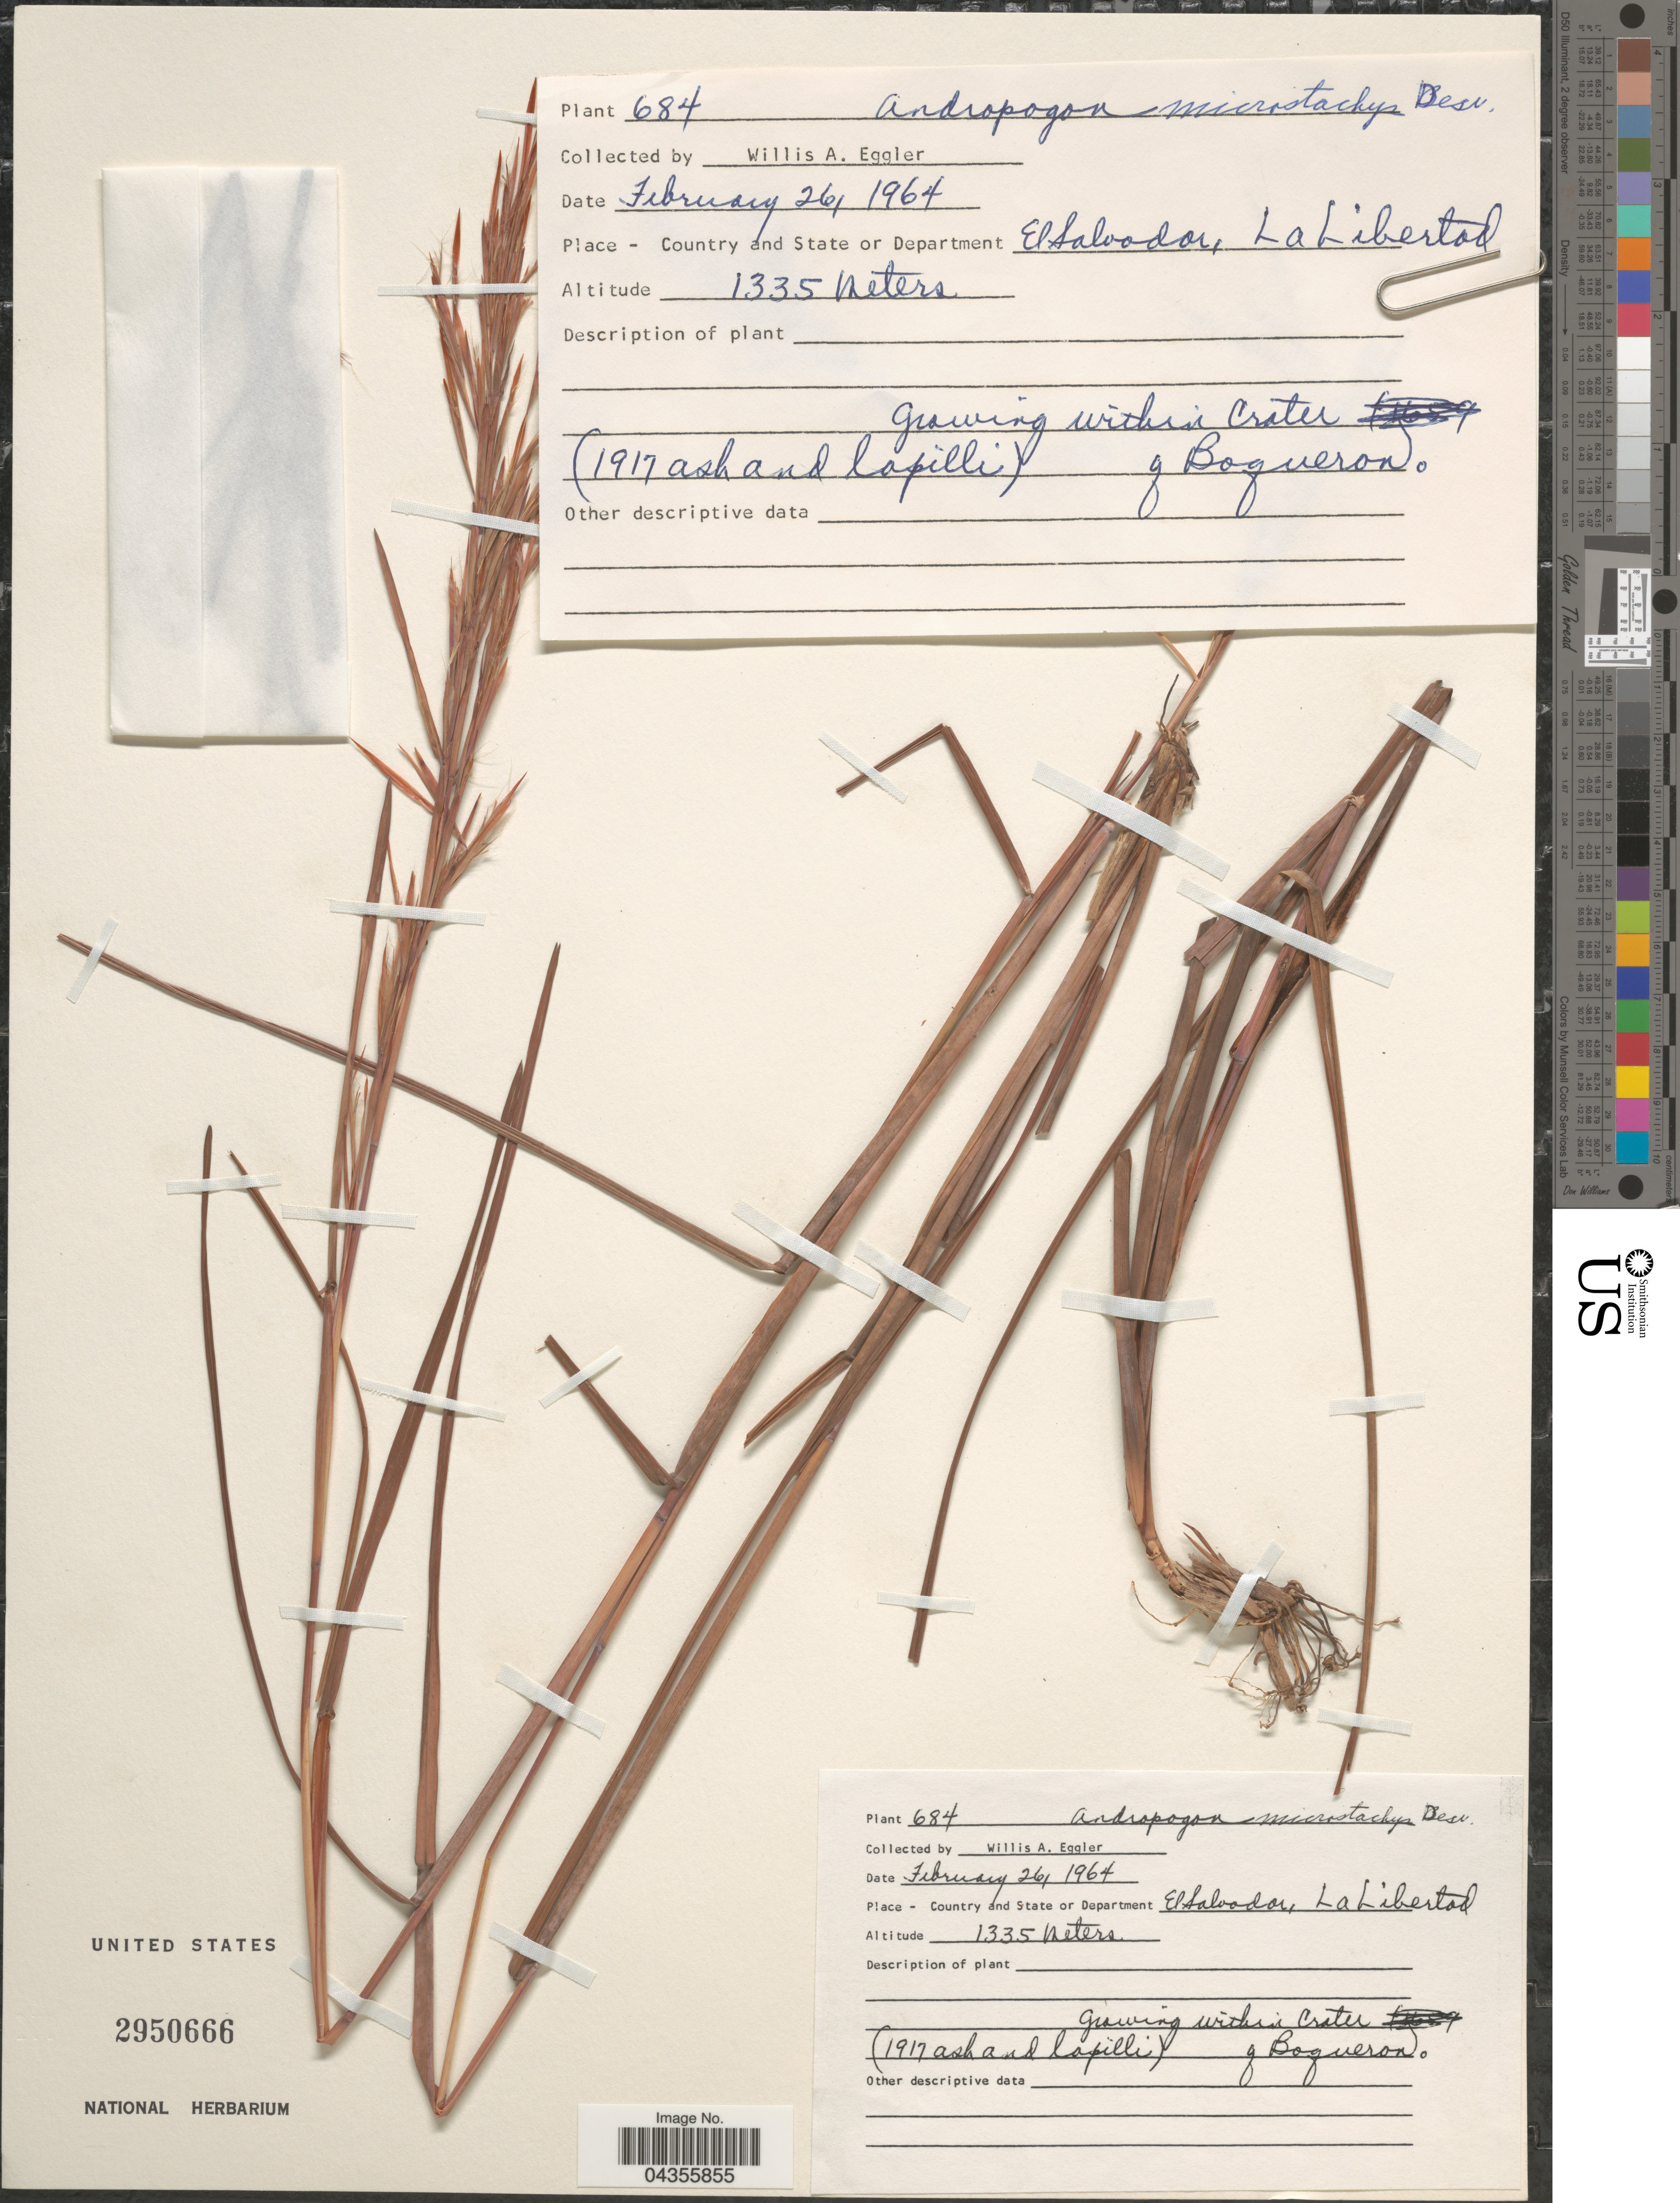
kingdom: Plantae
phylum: Tracheophyta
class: Liliopsida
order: Poales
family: Poaceae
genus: Schizachyrium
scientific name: Schizachyrium microstachyum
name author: (Desv. ex Ham.) Roseng. et al.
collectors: W. A. Eggler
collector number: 684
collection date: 1964-02-26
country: El Salvador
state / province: La Libertad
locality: Country and State or Department El Salvador, La Libertad.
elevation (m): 1335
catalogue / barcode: US 2950666